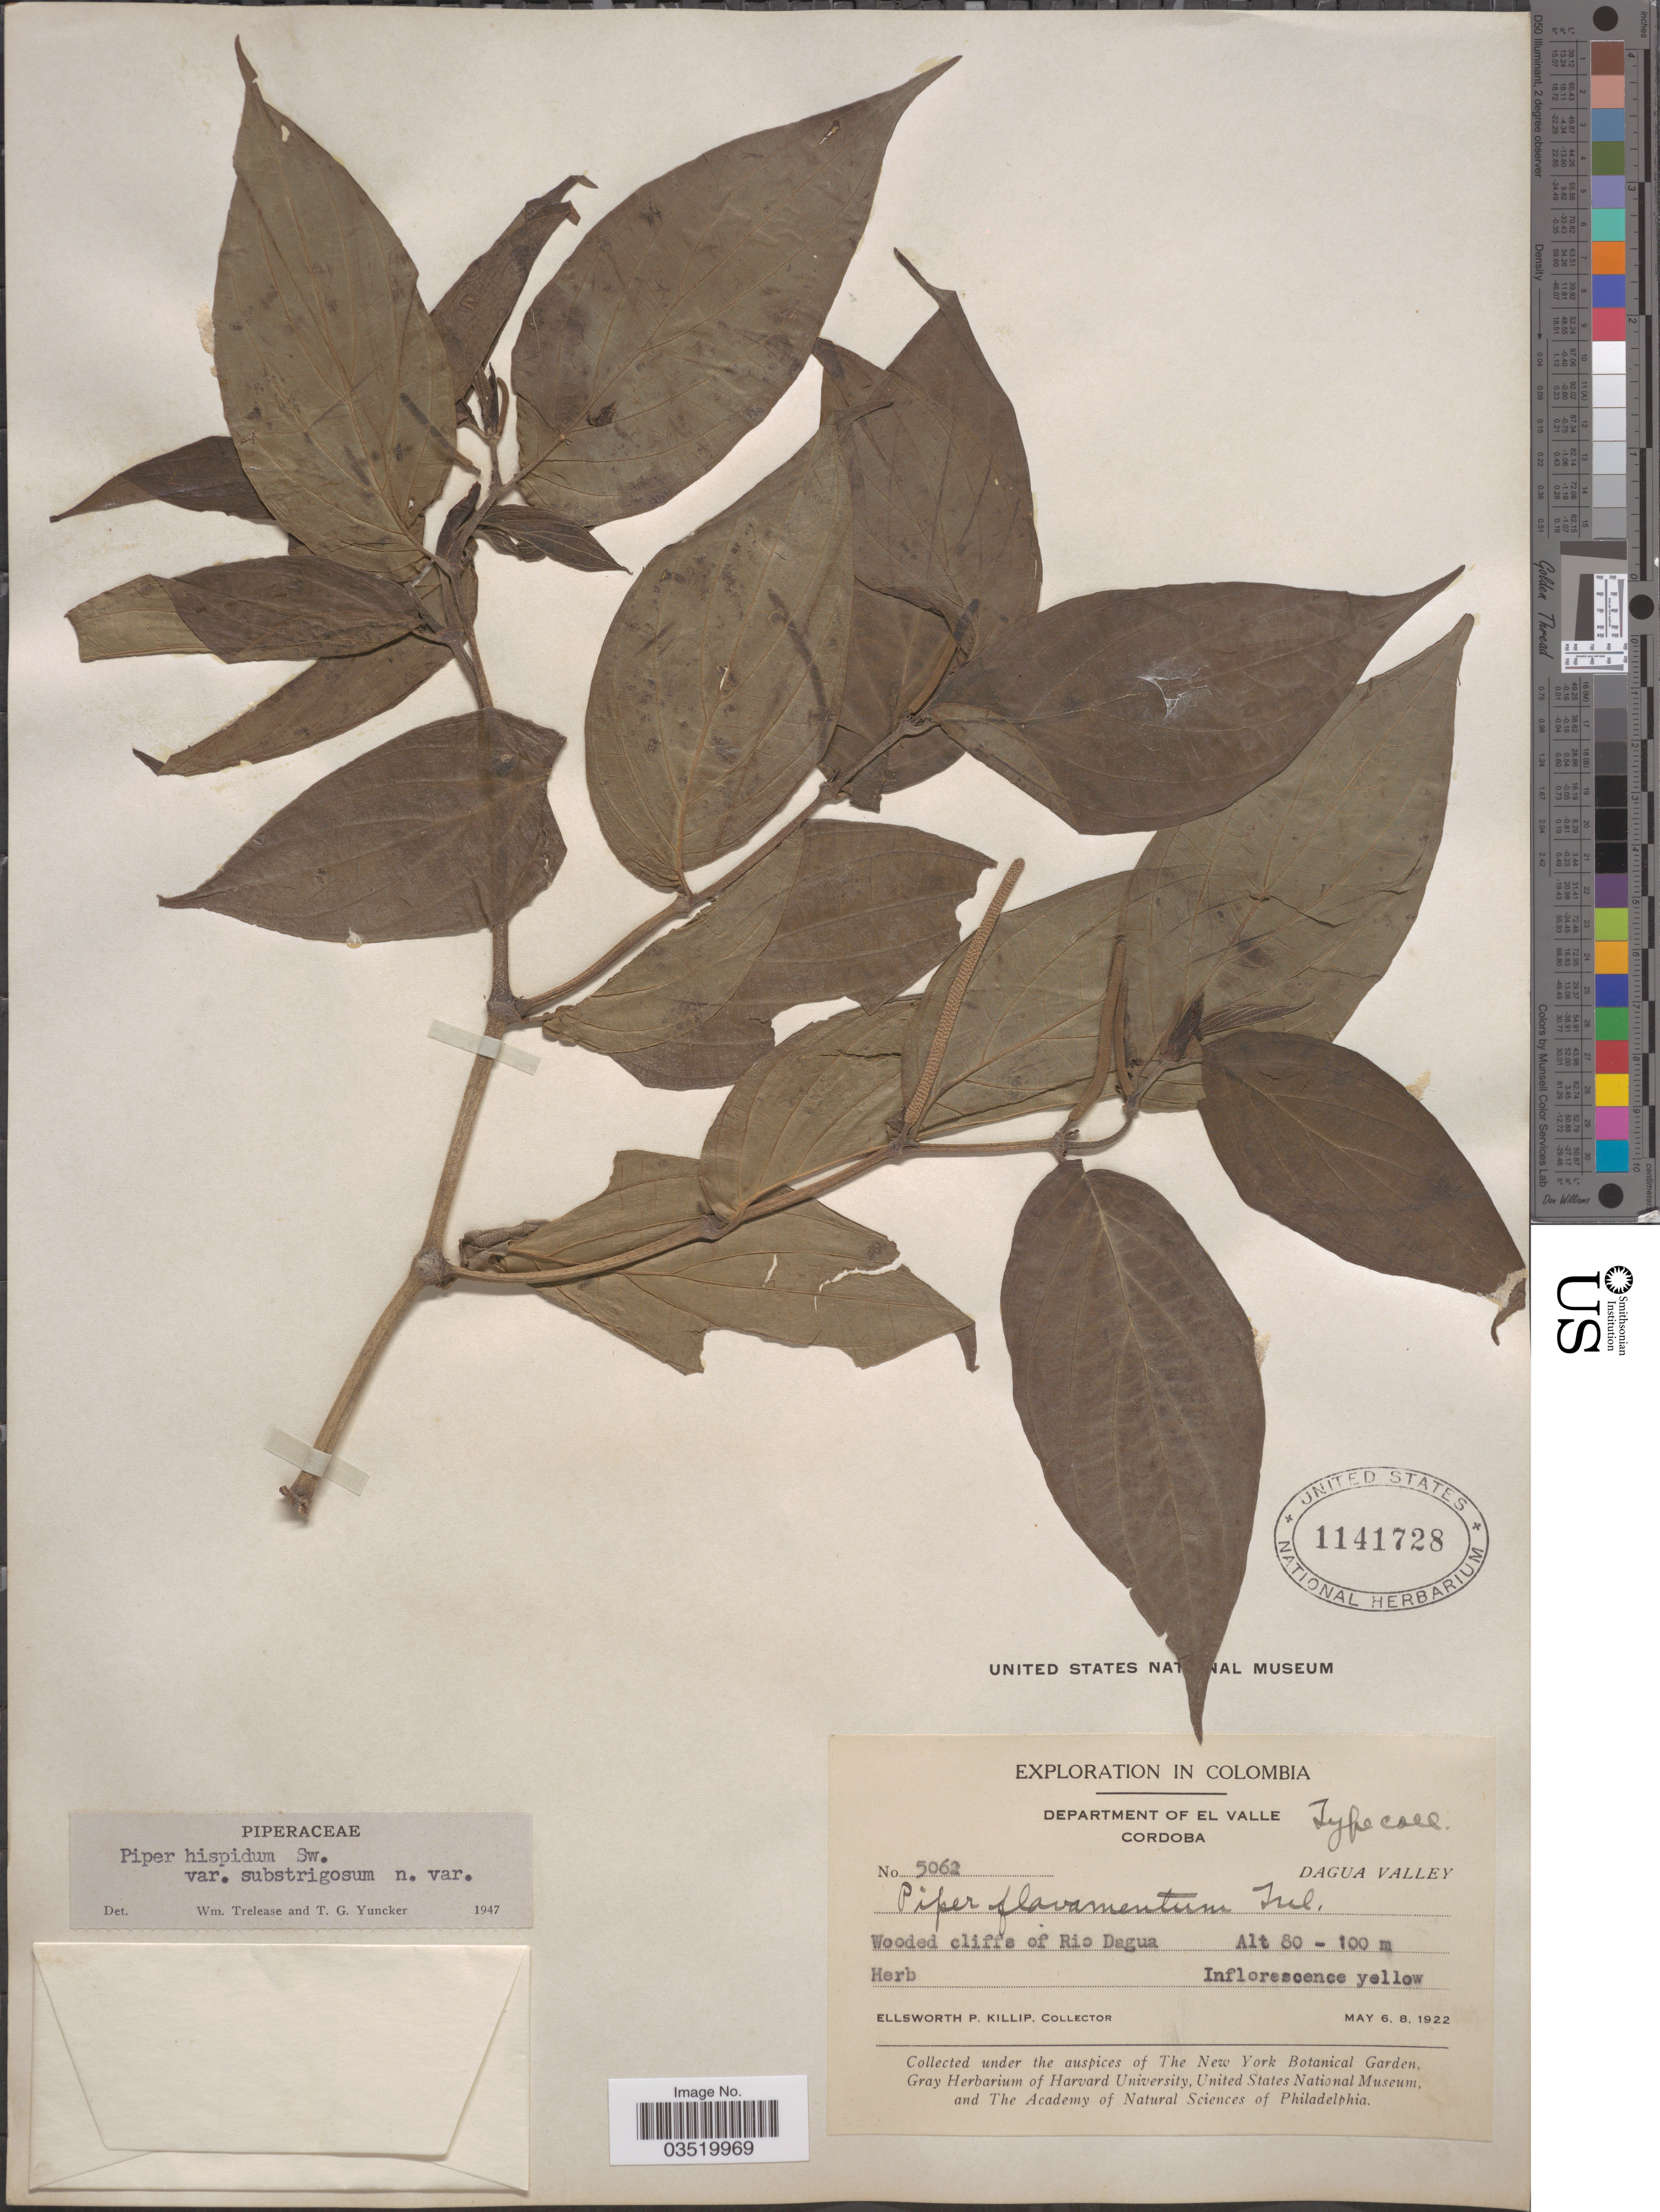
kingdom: Plantae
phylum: Tracheophyta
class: Magnoliopsida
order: Piperales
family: Piperaceae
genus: Piper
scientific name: Piper hispidum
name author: Sw.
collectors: E. P. Killip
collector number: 5062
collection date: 1922-05-06/1922-05-08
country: Colombia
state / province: Valle del Cauca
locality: Department of el Valle. Cordoba. Dagua Valley. Wooded cliffs of Rio Dagua.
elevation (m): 80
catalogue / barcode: US 1141728